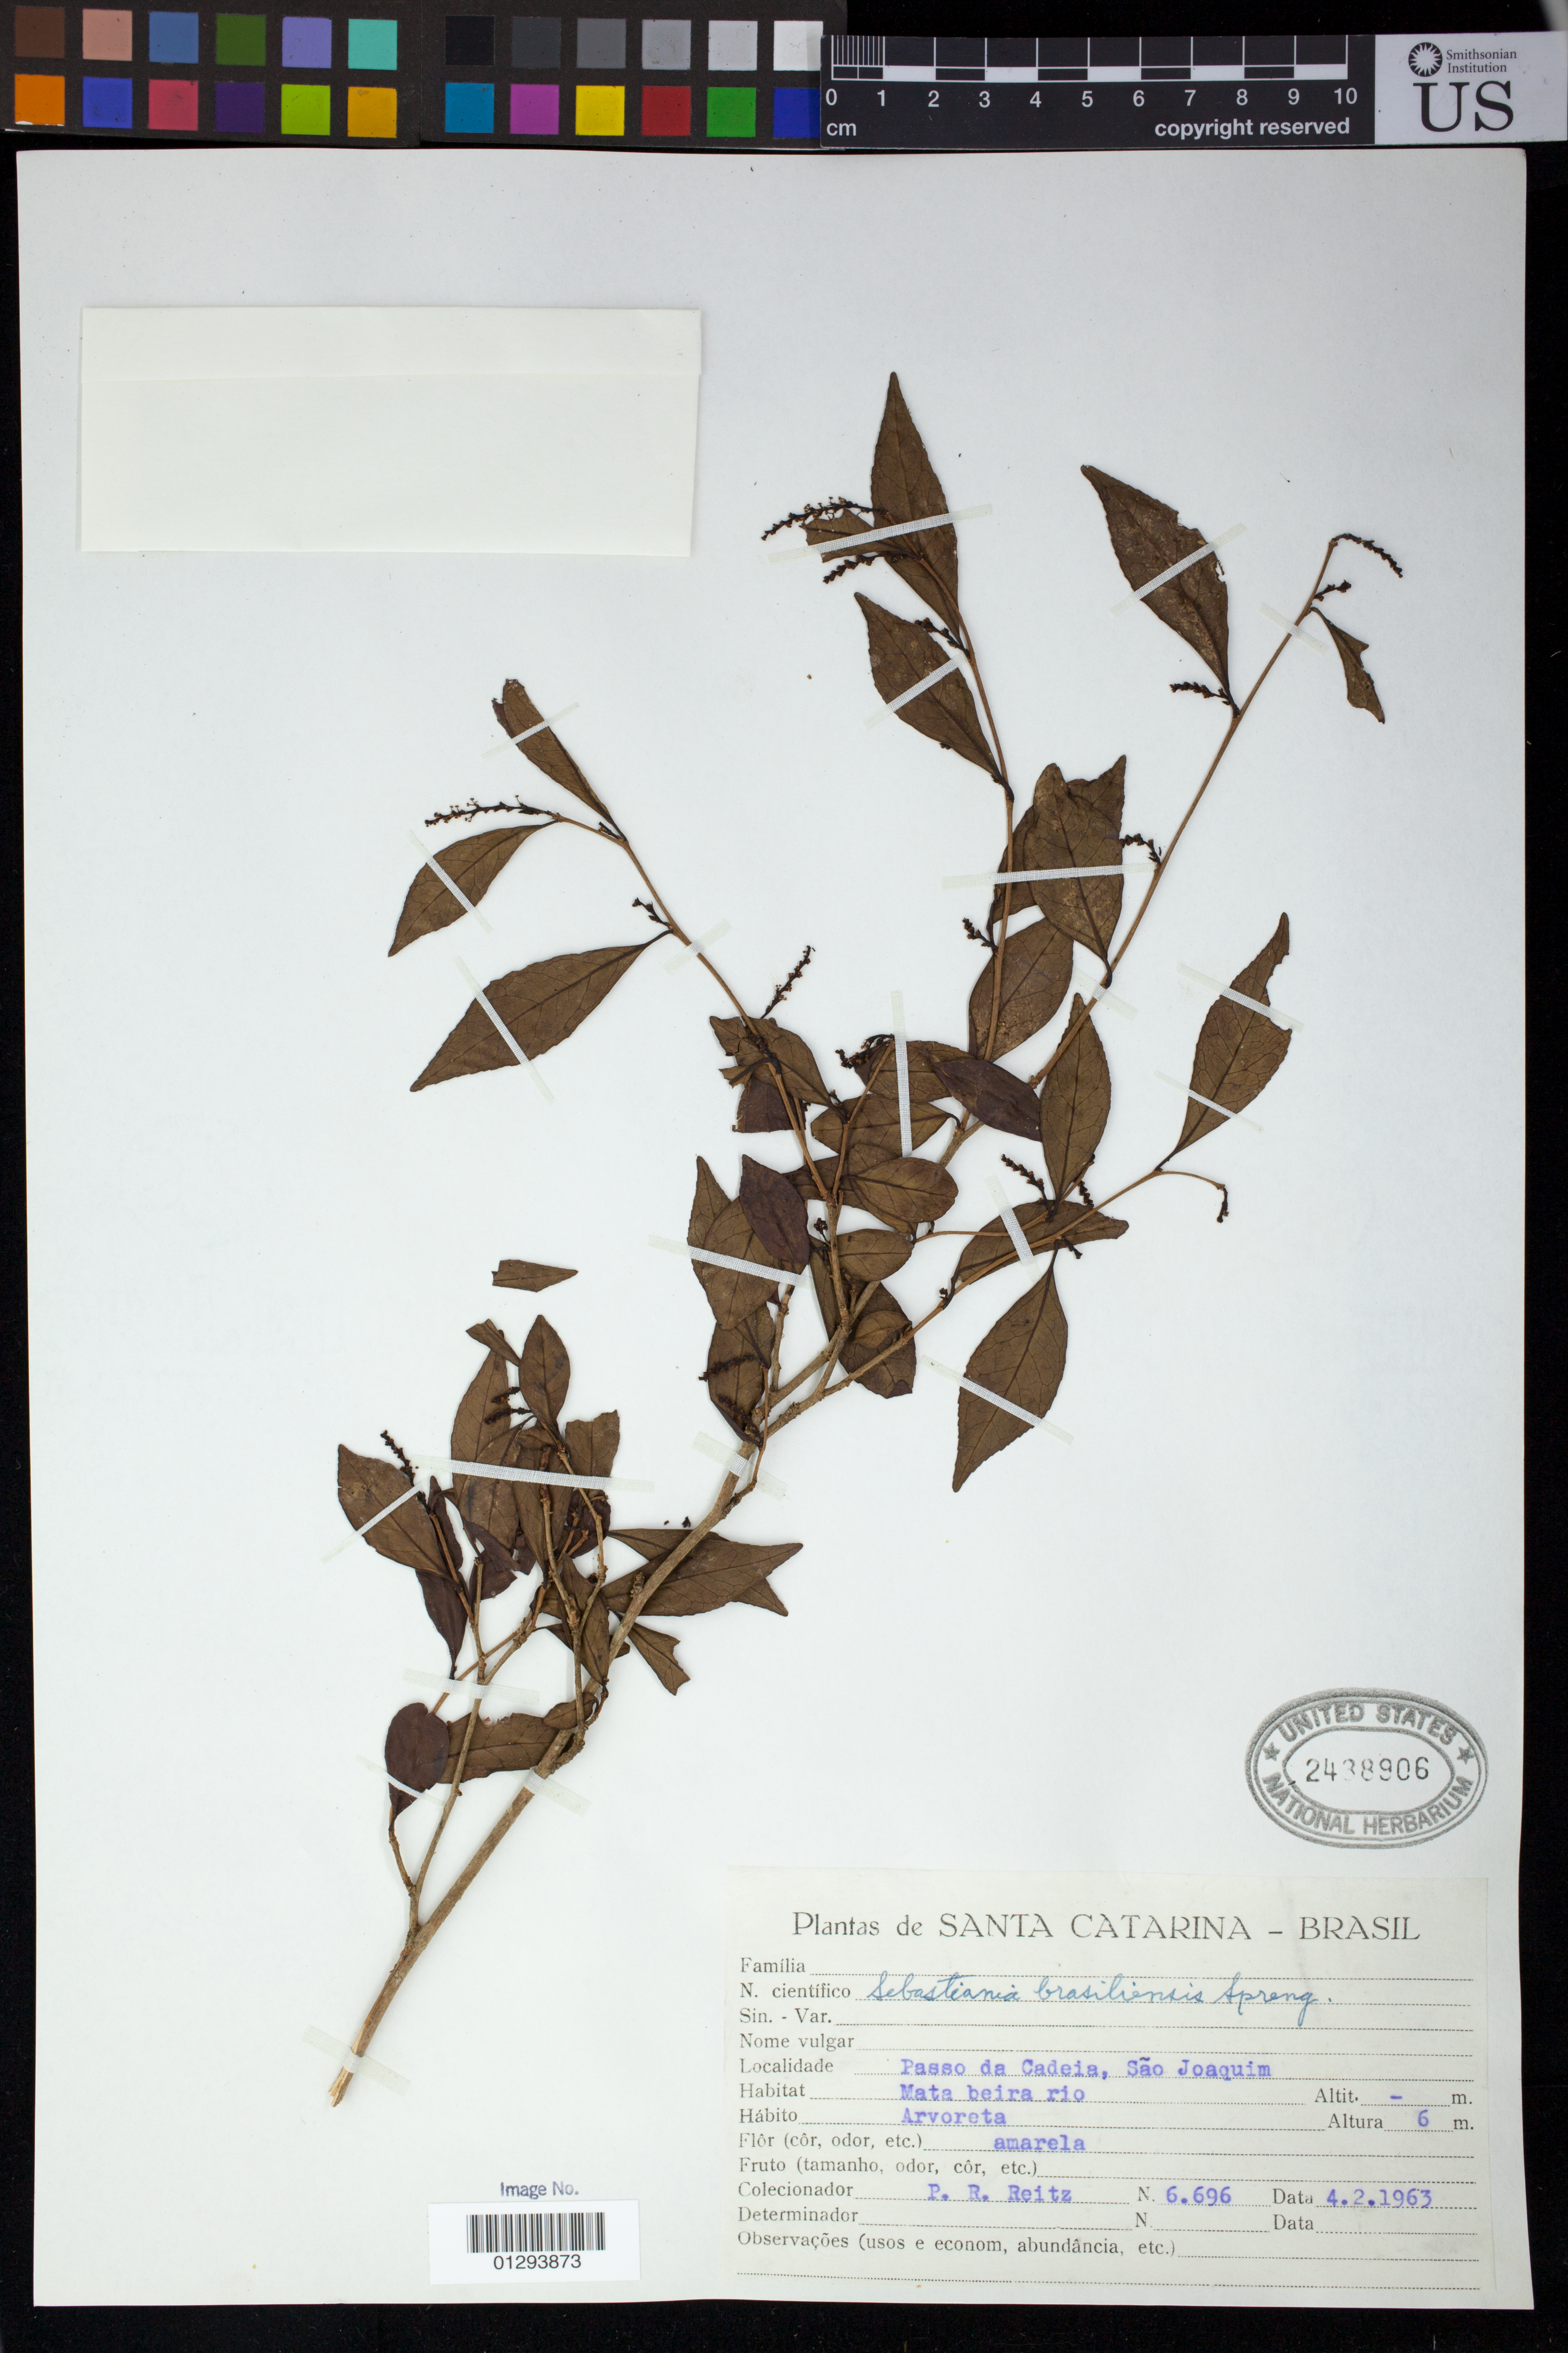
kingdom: Plantae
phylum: Tracheophyta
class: Magnoliopsida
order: Malpighiales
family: Euphorbiaceae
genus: Sebastiania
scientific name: Sebastiania brasiliensis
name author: Spreng.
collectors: R. Reitz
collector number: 6696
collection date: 1963-02-04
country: Brazil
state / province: Santa Catarina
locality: Passo da Cadeia, Sao Joaquim.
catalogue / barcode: US 2438906